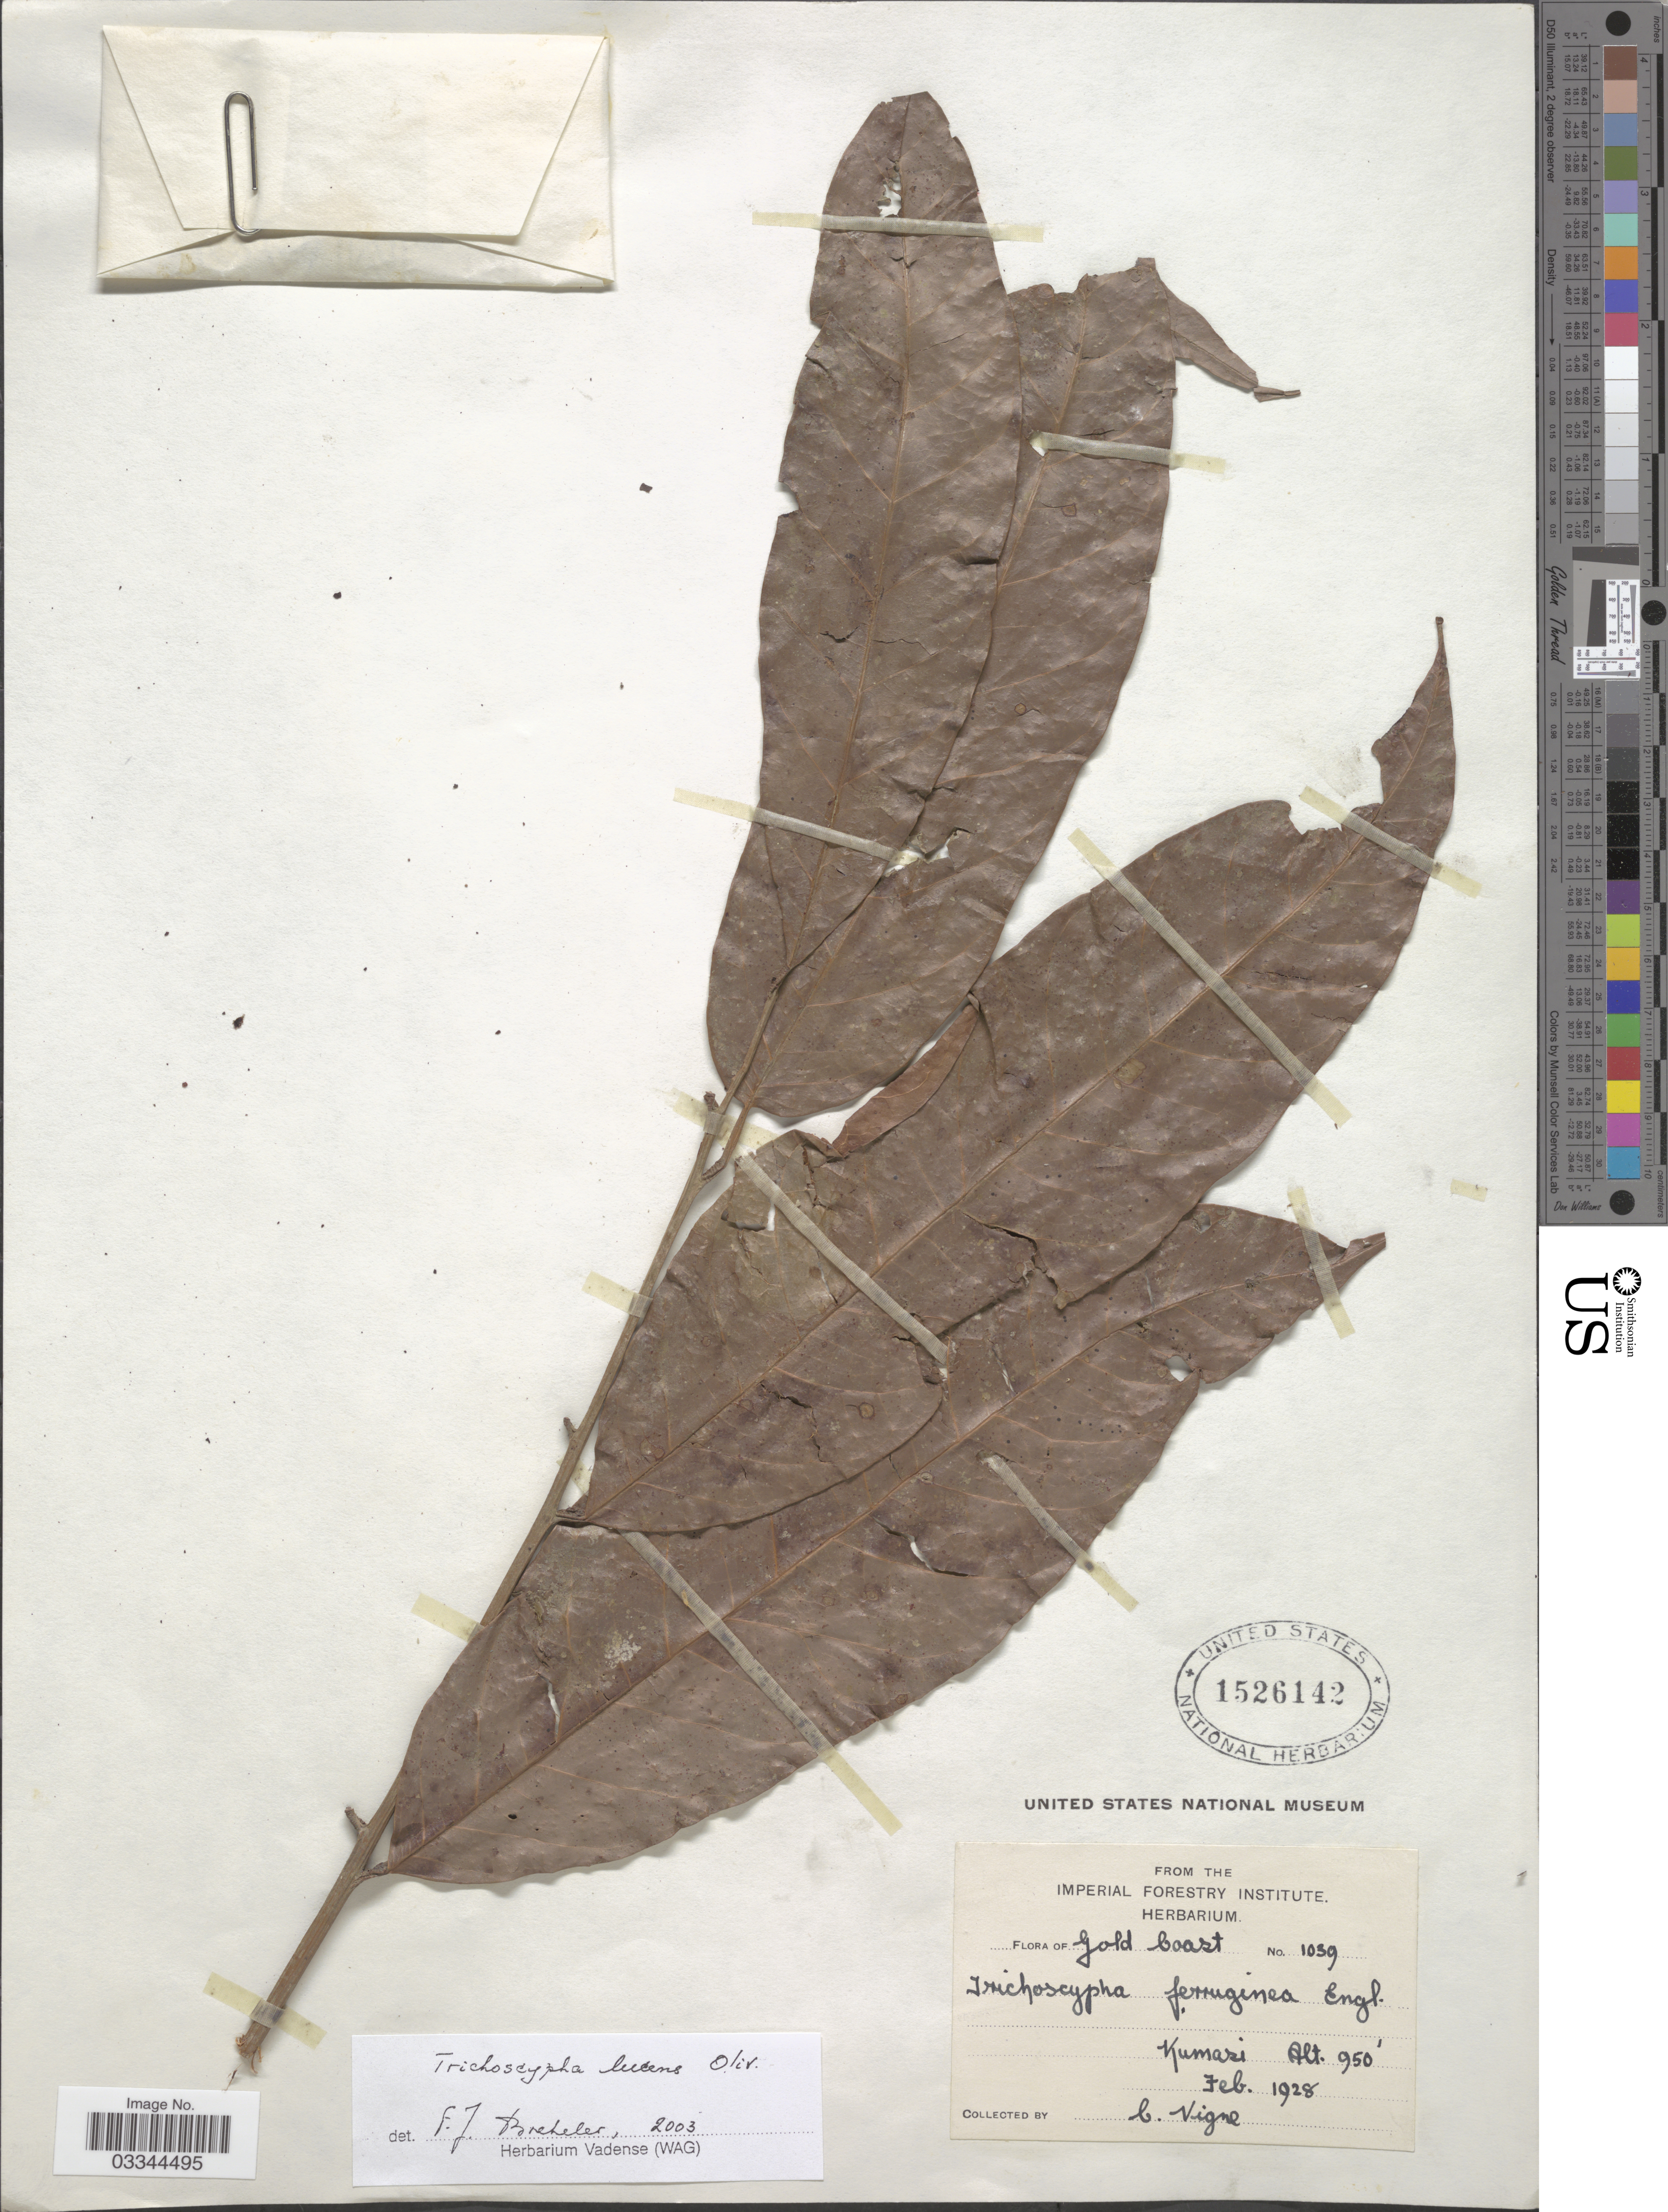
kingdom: Plantae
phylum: Tracheophyta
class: Magnoliopsida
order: Sapindales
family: Anacardiaceae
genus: Trichoscypha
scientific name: Trichoscypha lucens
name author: Oliv.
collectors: C. Vigne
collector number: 1039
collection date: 1928-02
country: Ghana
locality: Gold Coast. Kumasi.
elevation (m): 290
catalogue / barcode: US 1526142